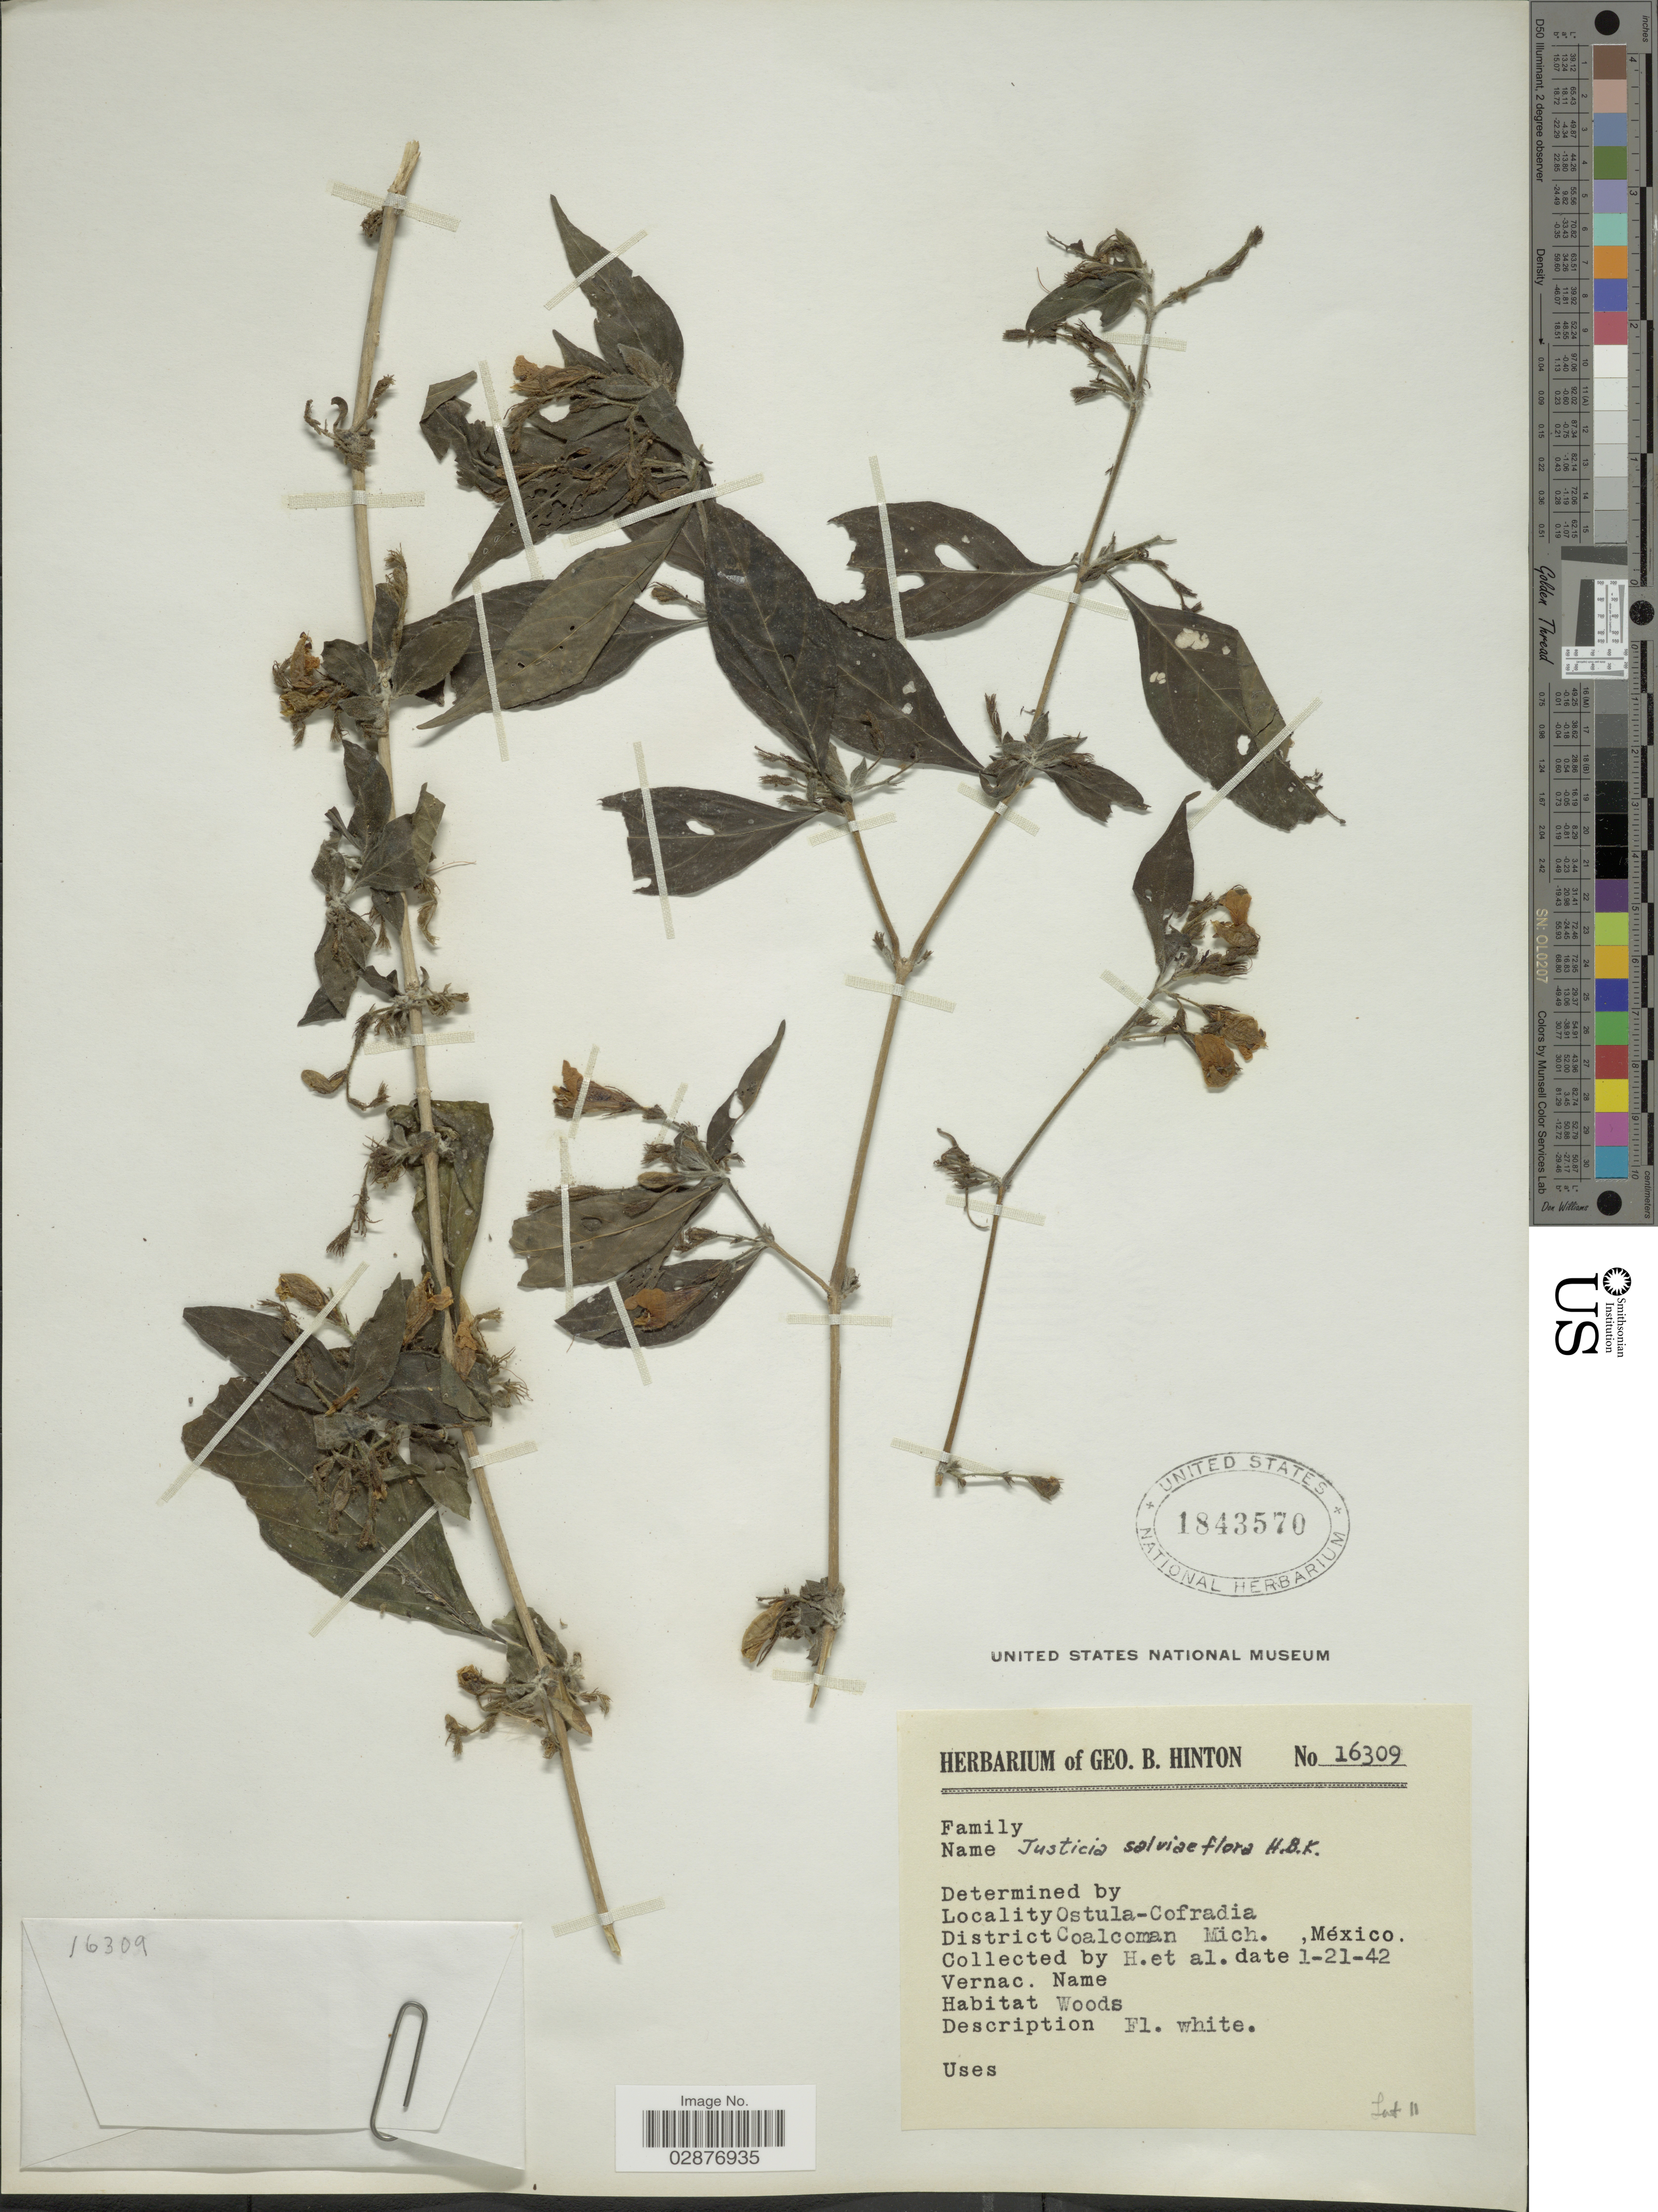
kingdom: Plantae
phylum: Tracheophyta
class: Magnoliopsida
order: Lamiales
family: Acanthaceae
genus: Justicia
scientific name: Justicia salviiflora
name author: Kunth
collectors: G. B. Hinton & et al.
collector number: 16309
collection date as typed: Transcribed d/m/y: 21/1/42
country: Mexico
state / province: Michoacán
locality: Ostula-Cofradia, District Coalcoman.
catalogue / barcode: US 1843570